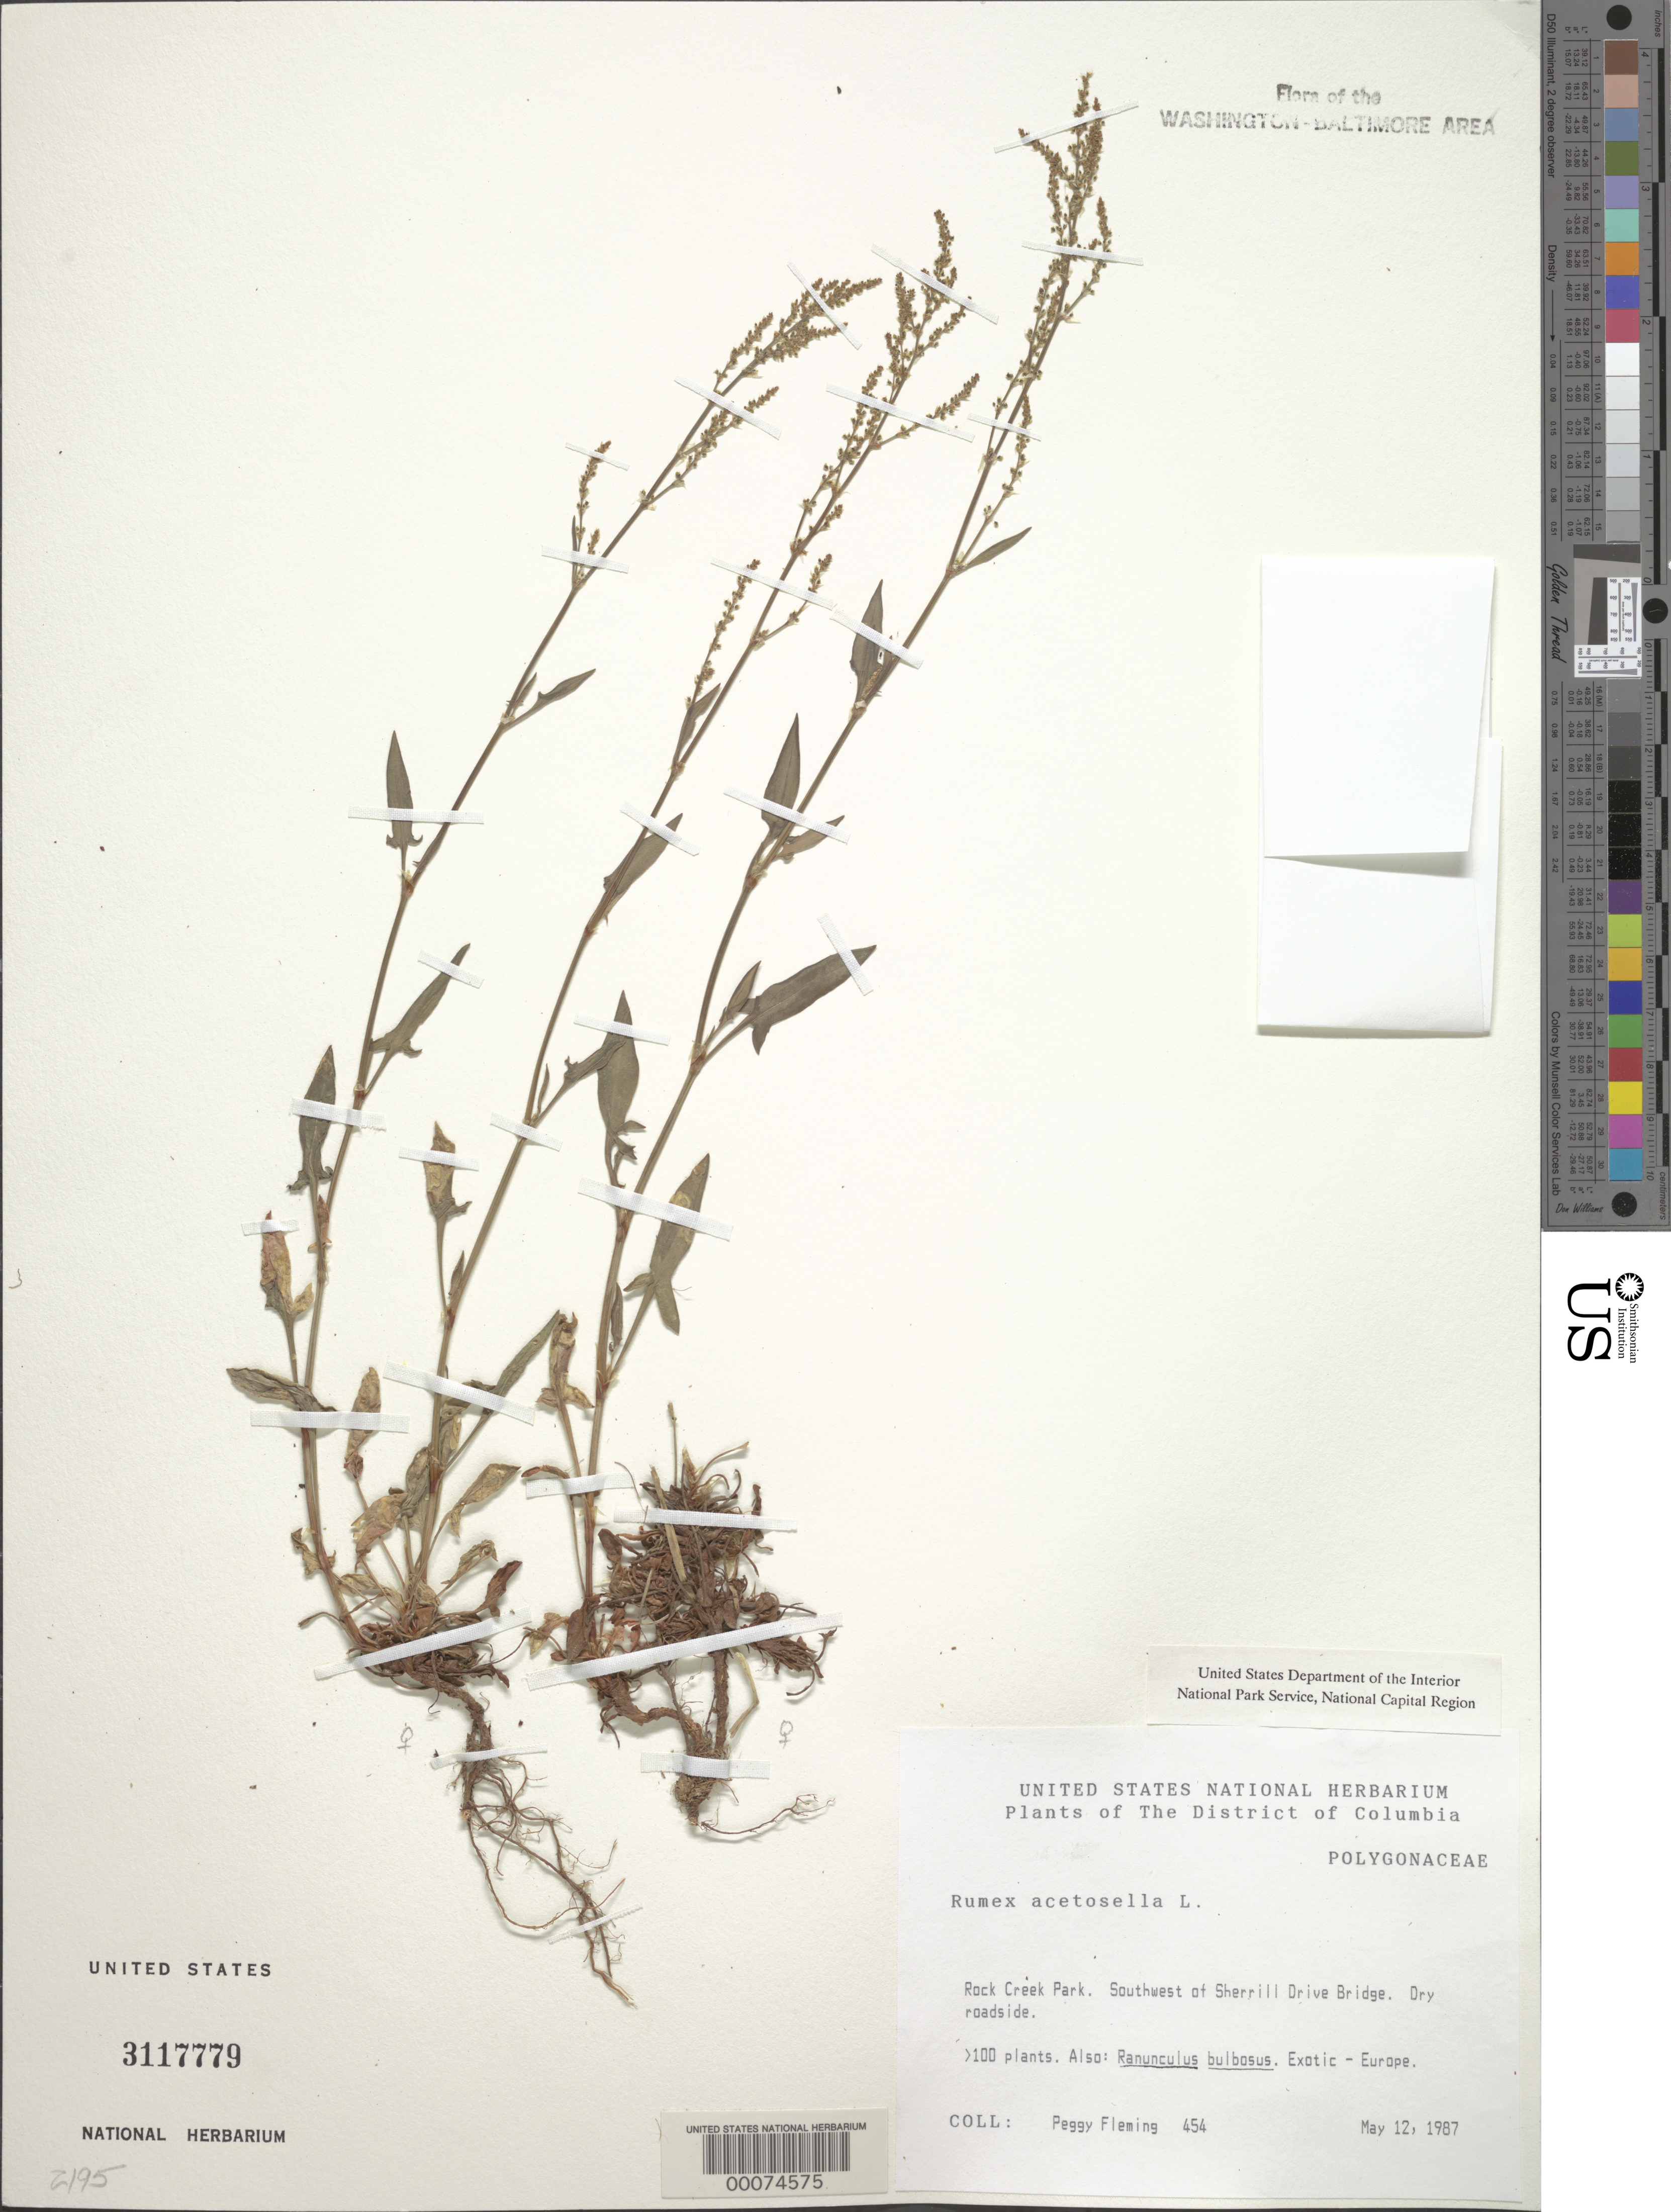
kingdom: Plantae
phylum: Tracheophyta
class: Magnoliopsida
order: Caryophyllales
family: Polygonaceae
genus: Rumex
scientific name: Rumex acetosella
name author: L.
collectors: P. Fleming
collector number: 454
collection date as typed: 12 May 1987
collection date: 1987-05-12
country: United States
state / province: District of Columbia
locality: Rock Creek Park. Southwest of Sherrill Drive Bridge. Rock Creek Park and Vicinity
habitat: Dry roadside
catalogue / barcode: US 3117779